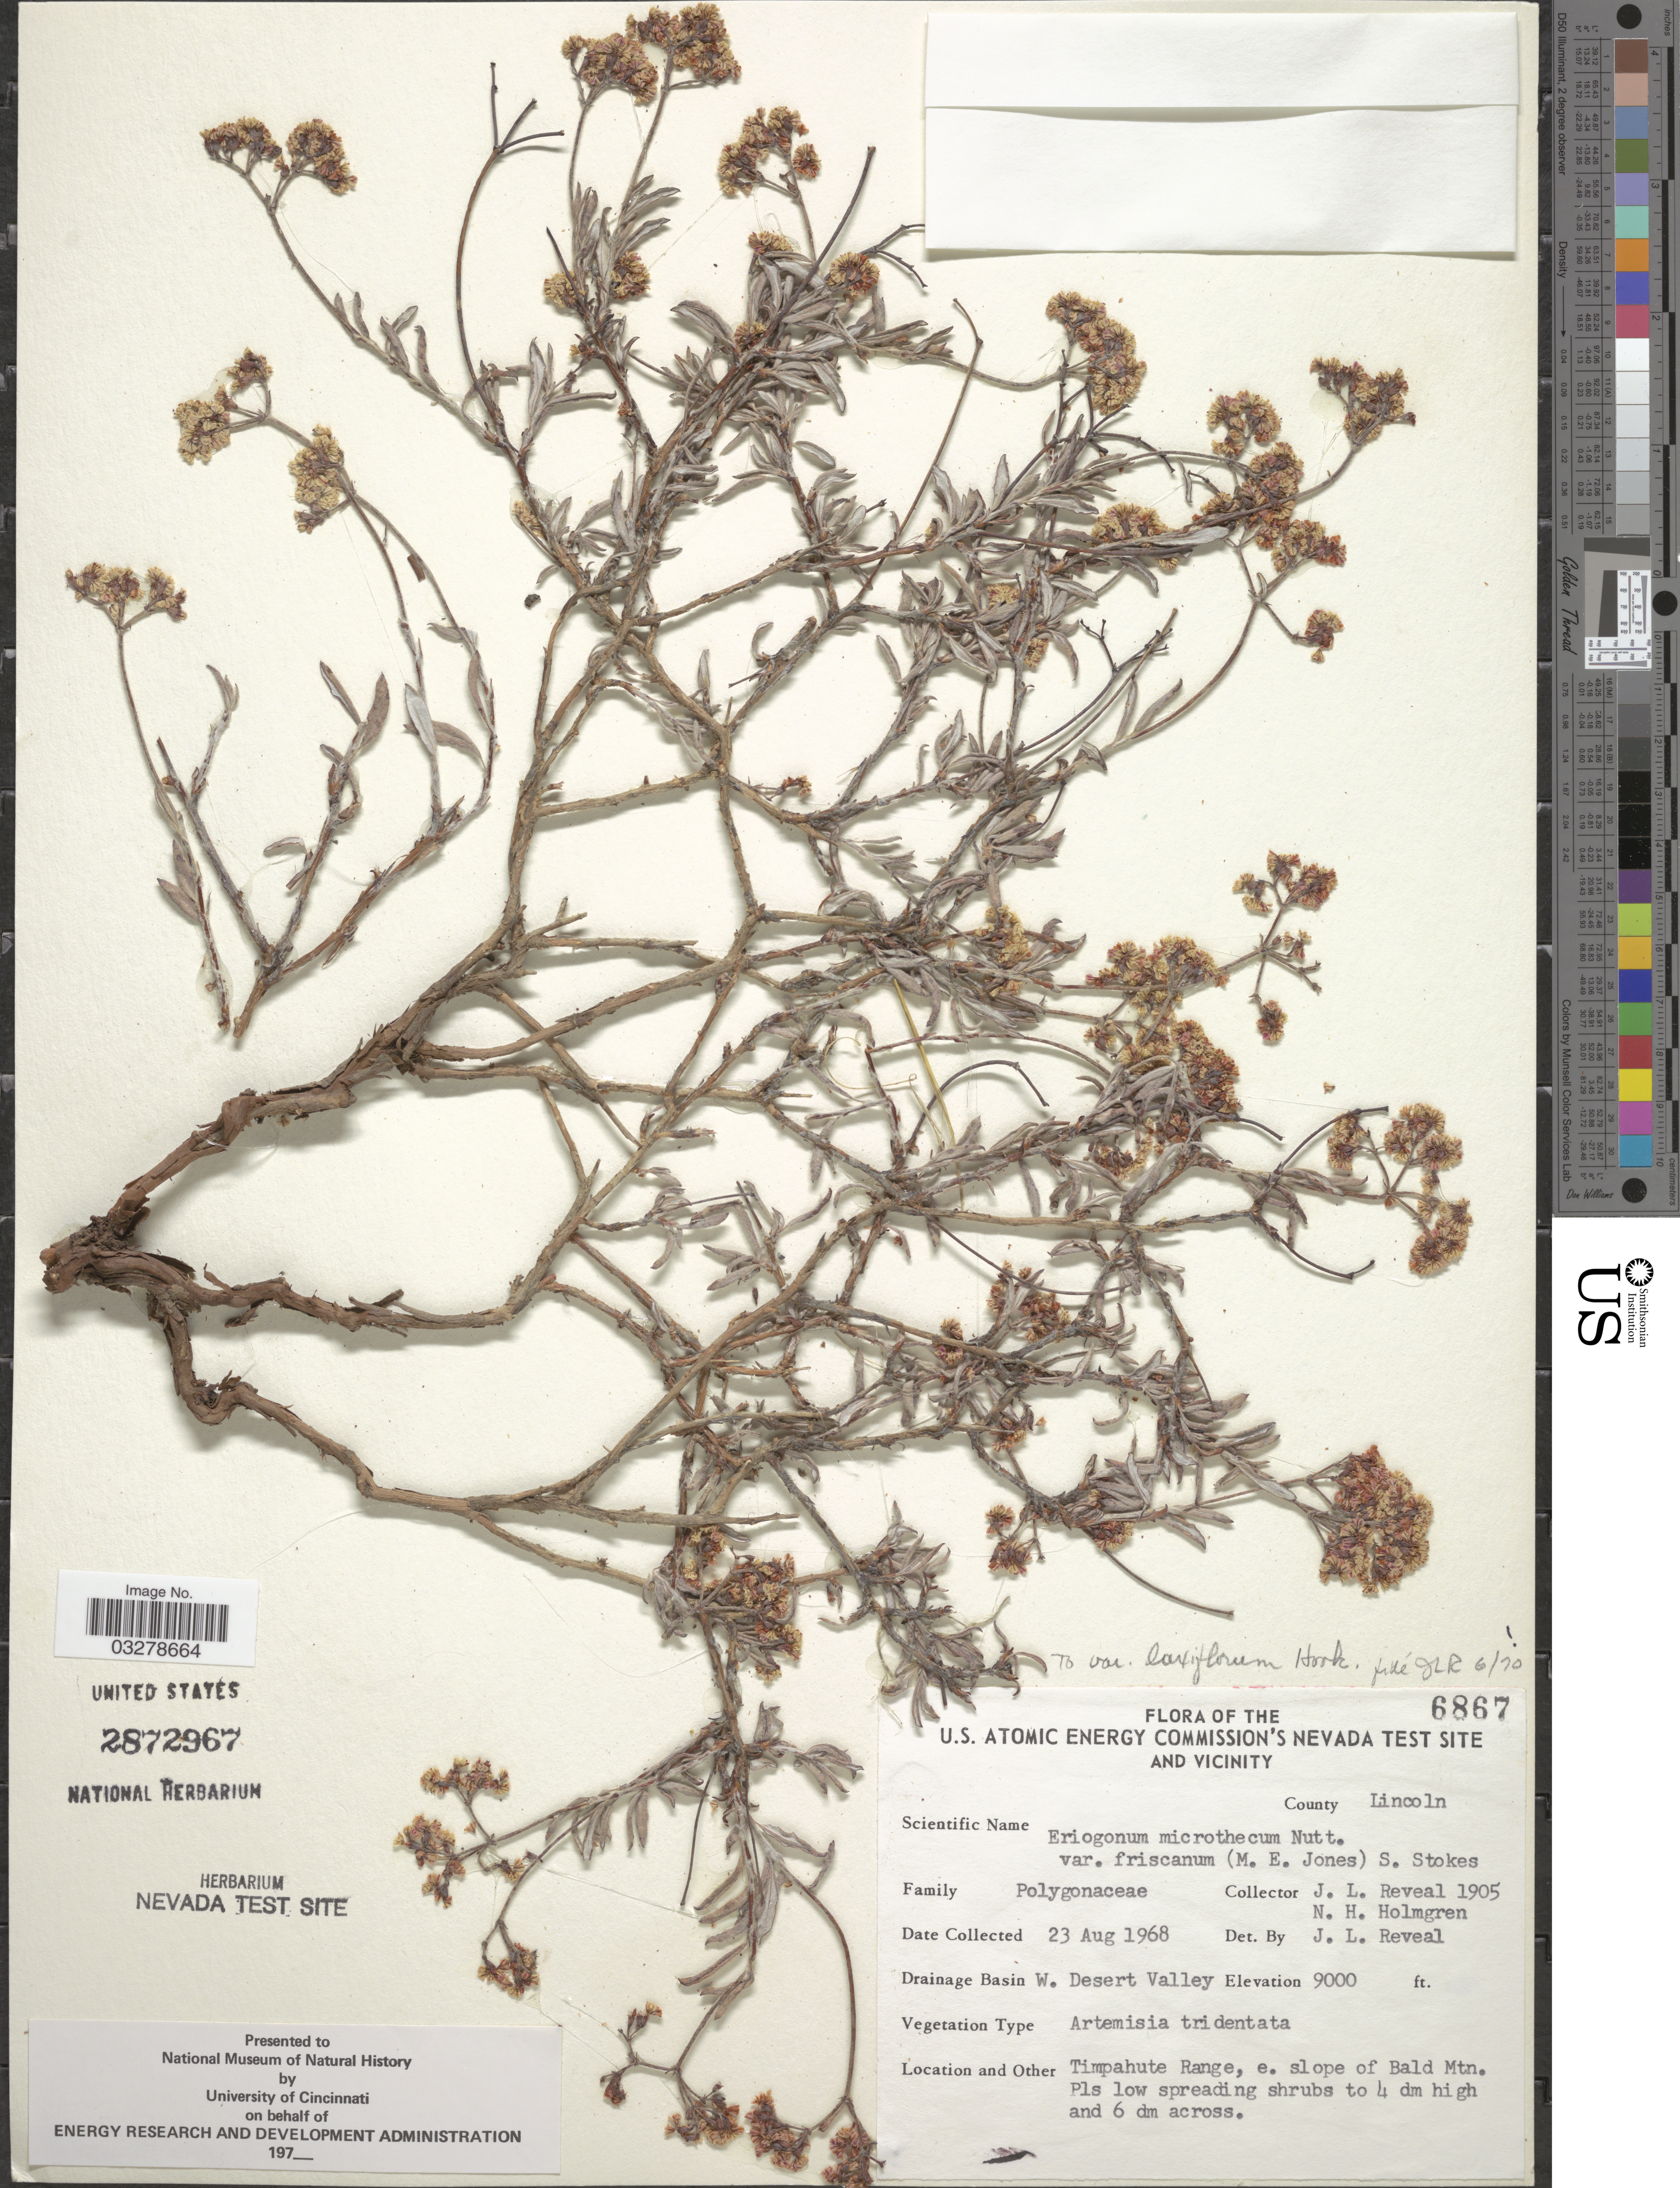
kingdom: Plantae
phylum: Tracheophyta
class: Magnoliopsida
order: Caryophyllales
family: Polygonaceae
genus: Eriogonum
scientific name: Eriogonum microtheca var. laxiflorum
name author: Hook.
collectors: J. L. Reveal & N. H. Holmgren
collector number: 1905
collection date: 1968-08-23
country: United States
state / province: Nevada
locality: U.S. Atomic Energy Commission's Nevada Test Site and Vicinity. County Lincoln. Drainage Basin W. Desert Valley. Timpahute Range, e. slope of Bald Mtn.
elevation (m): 2743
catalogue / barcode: US 2872967